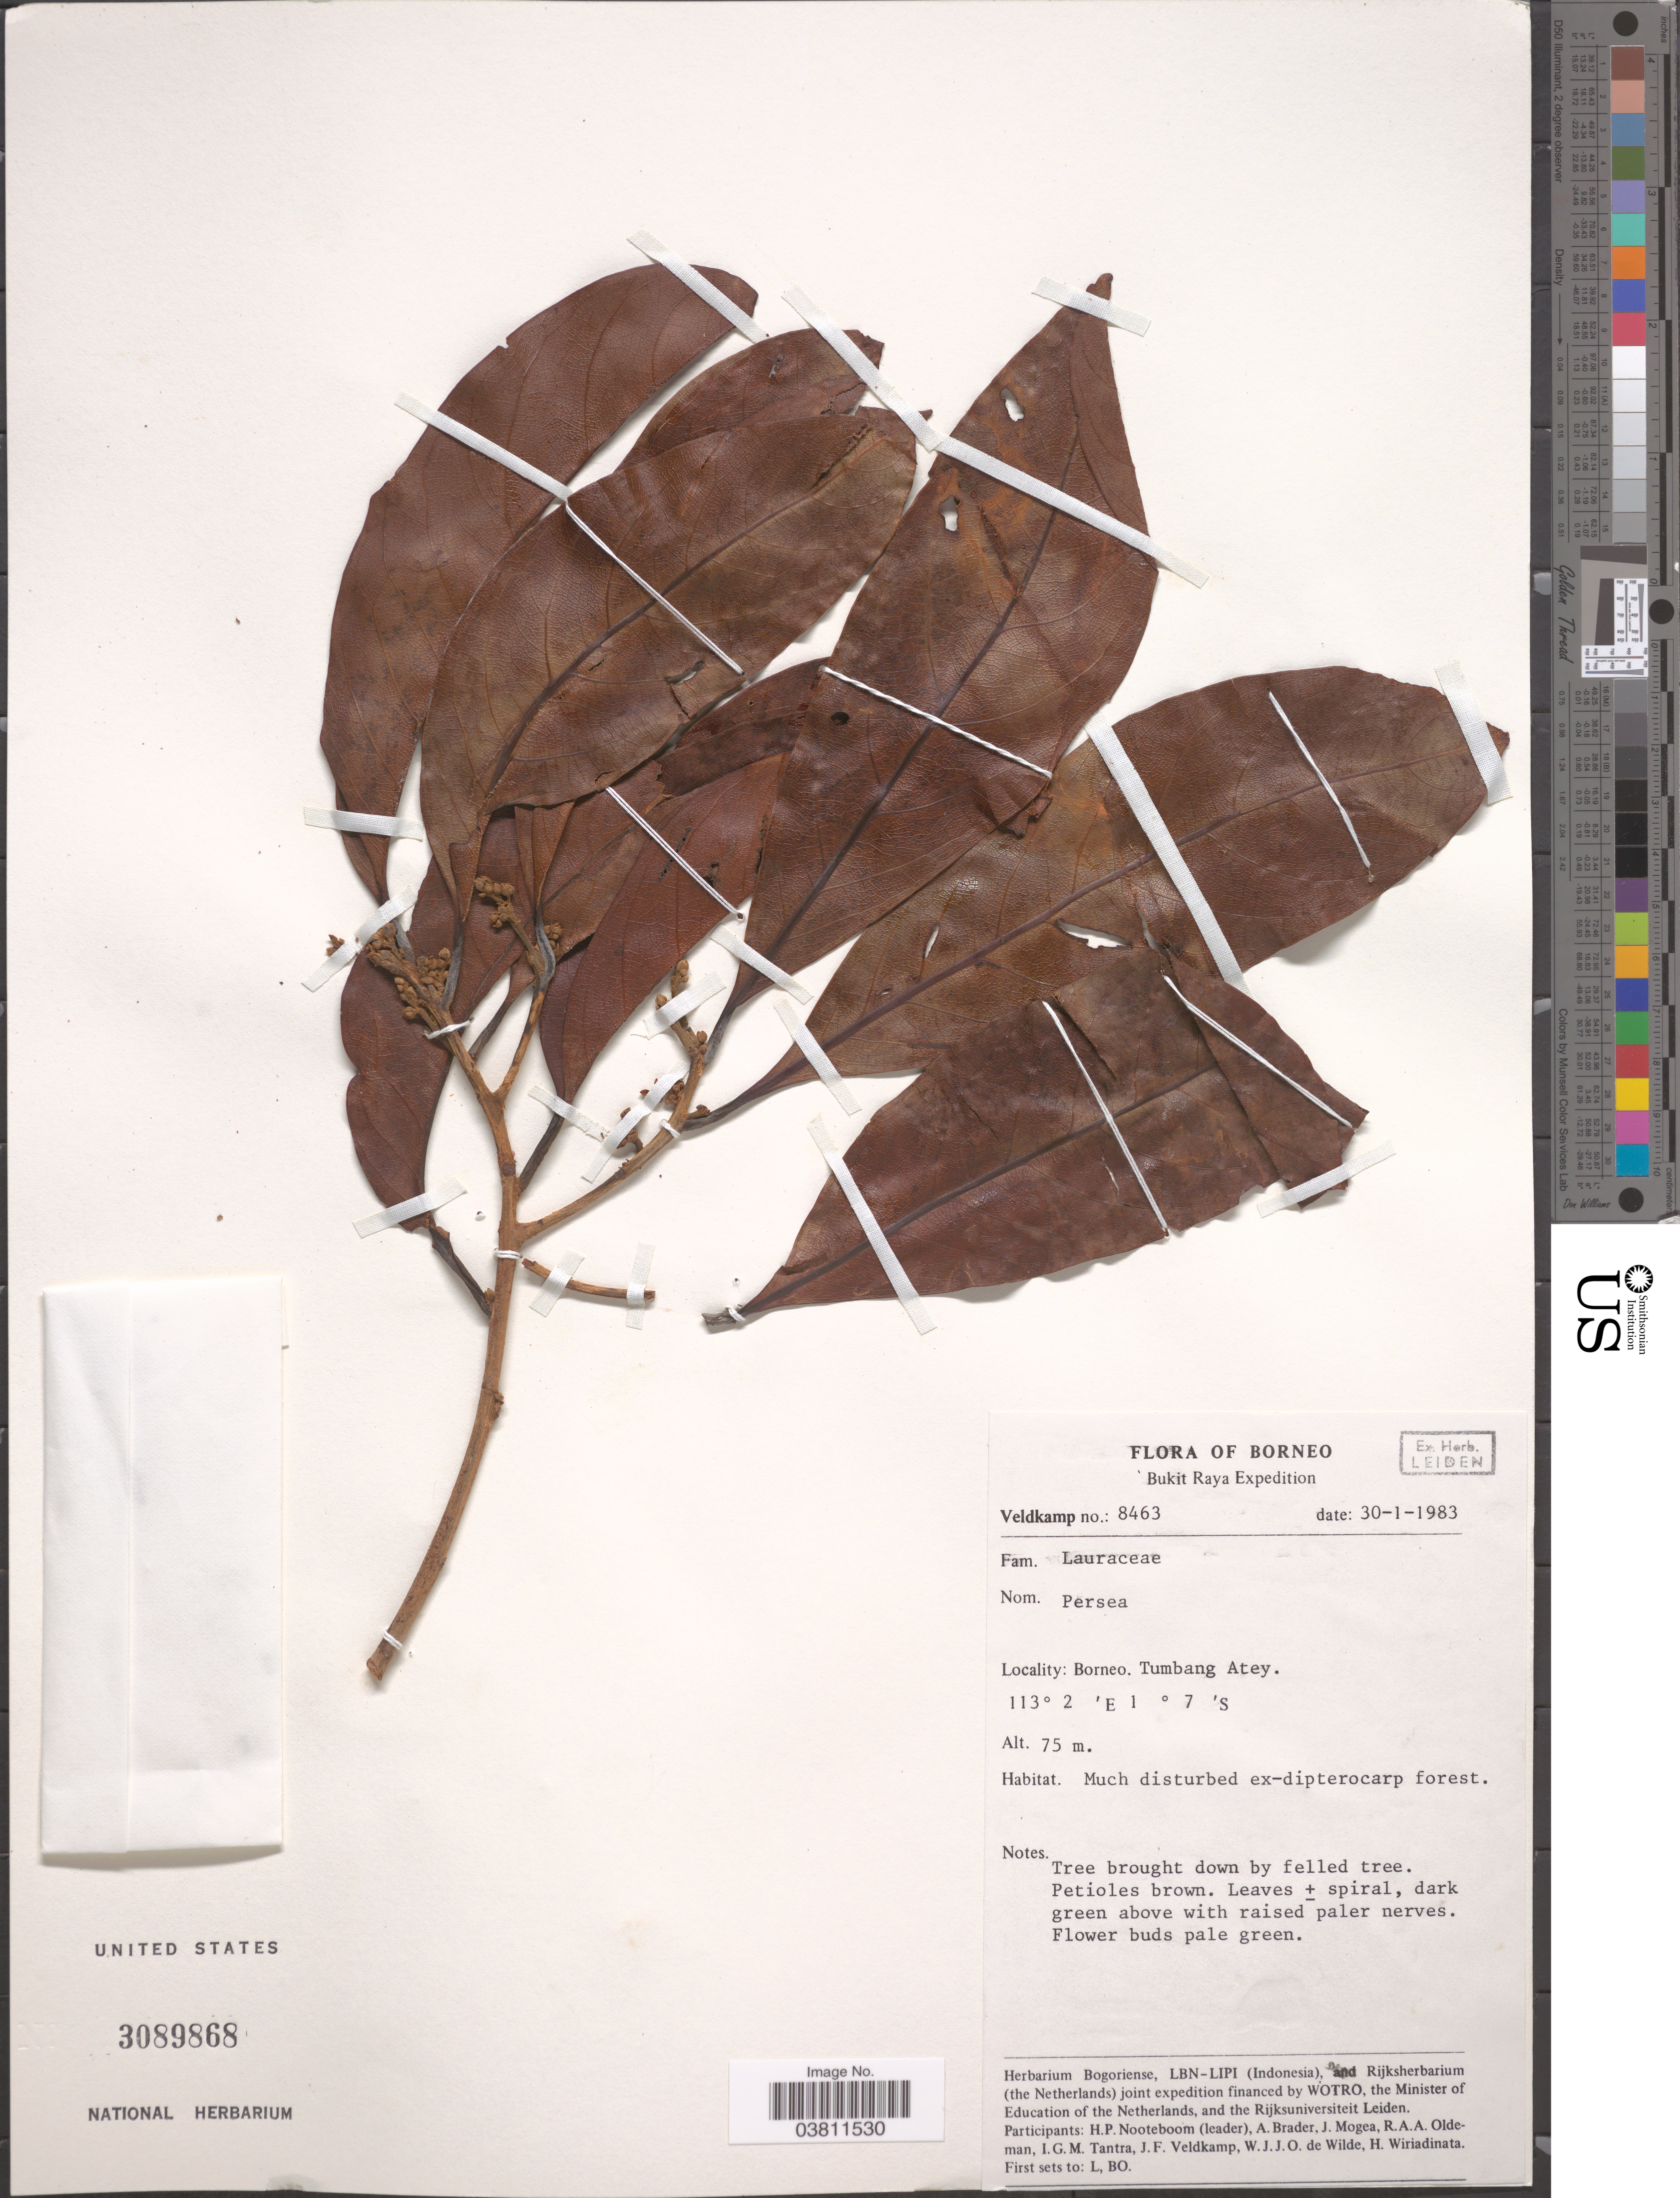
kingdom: Plantae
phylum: Tracheophyta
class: Magnoliopsida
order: Laurales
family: Lauraceae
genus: Persea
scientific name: Persea sp.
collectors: J. F. Veldkamp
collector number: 8463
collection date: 1983-01-30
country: Indonesia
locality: Borneo. Tumbang Atey.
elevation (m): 75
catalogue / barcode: US 3089868